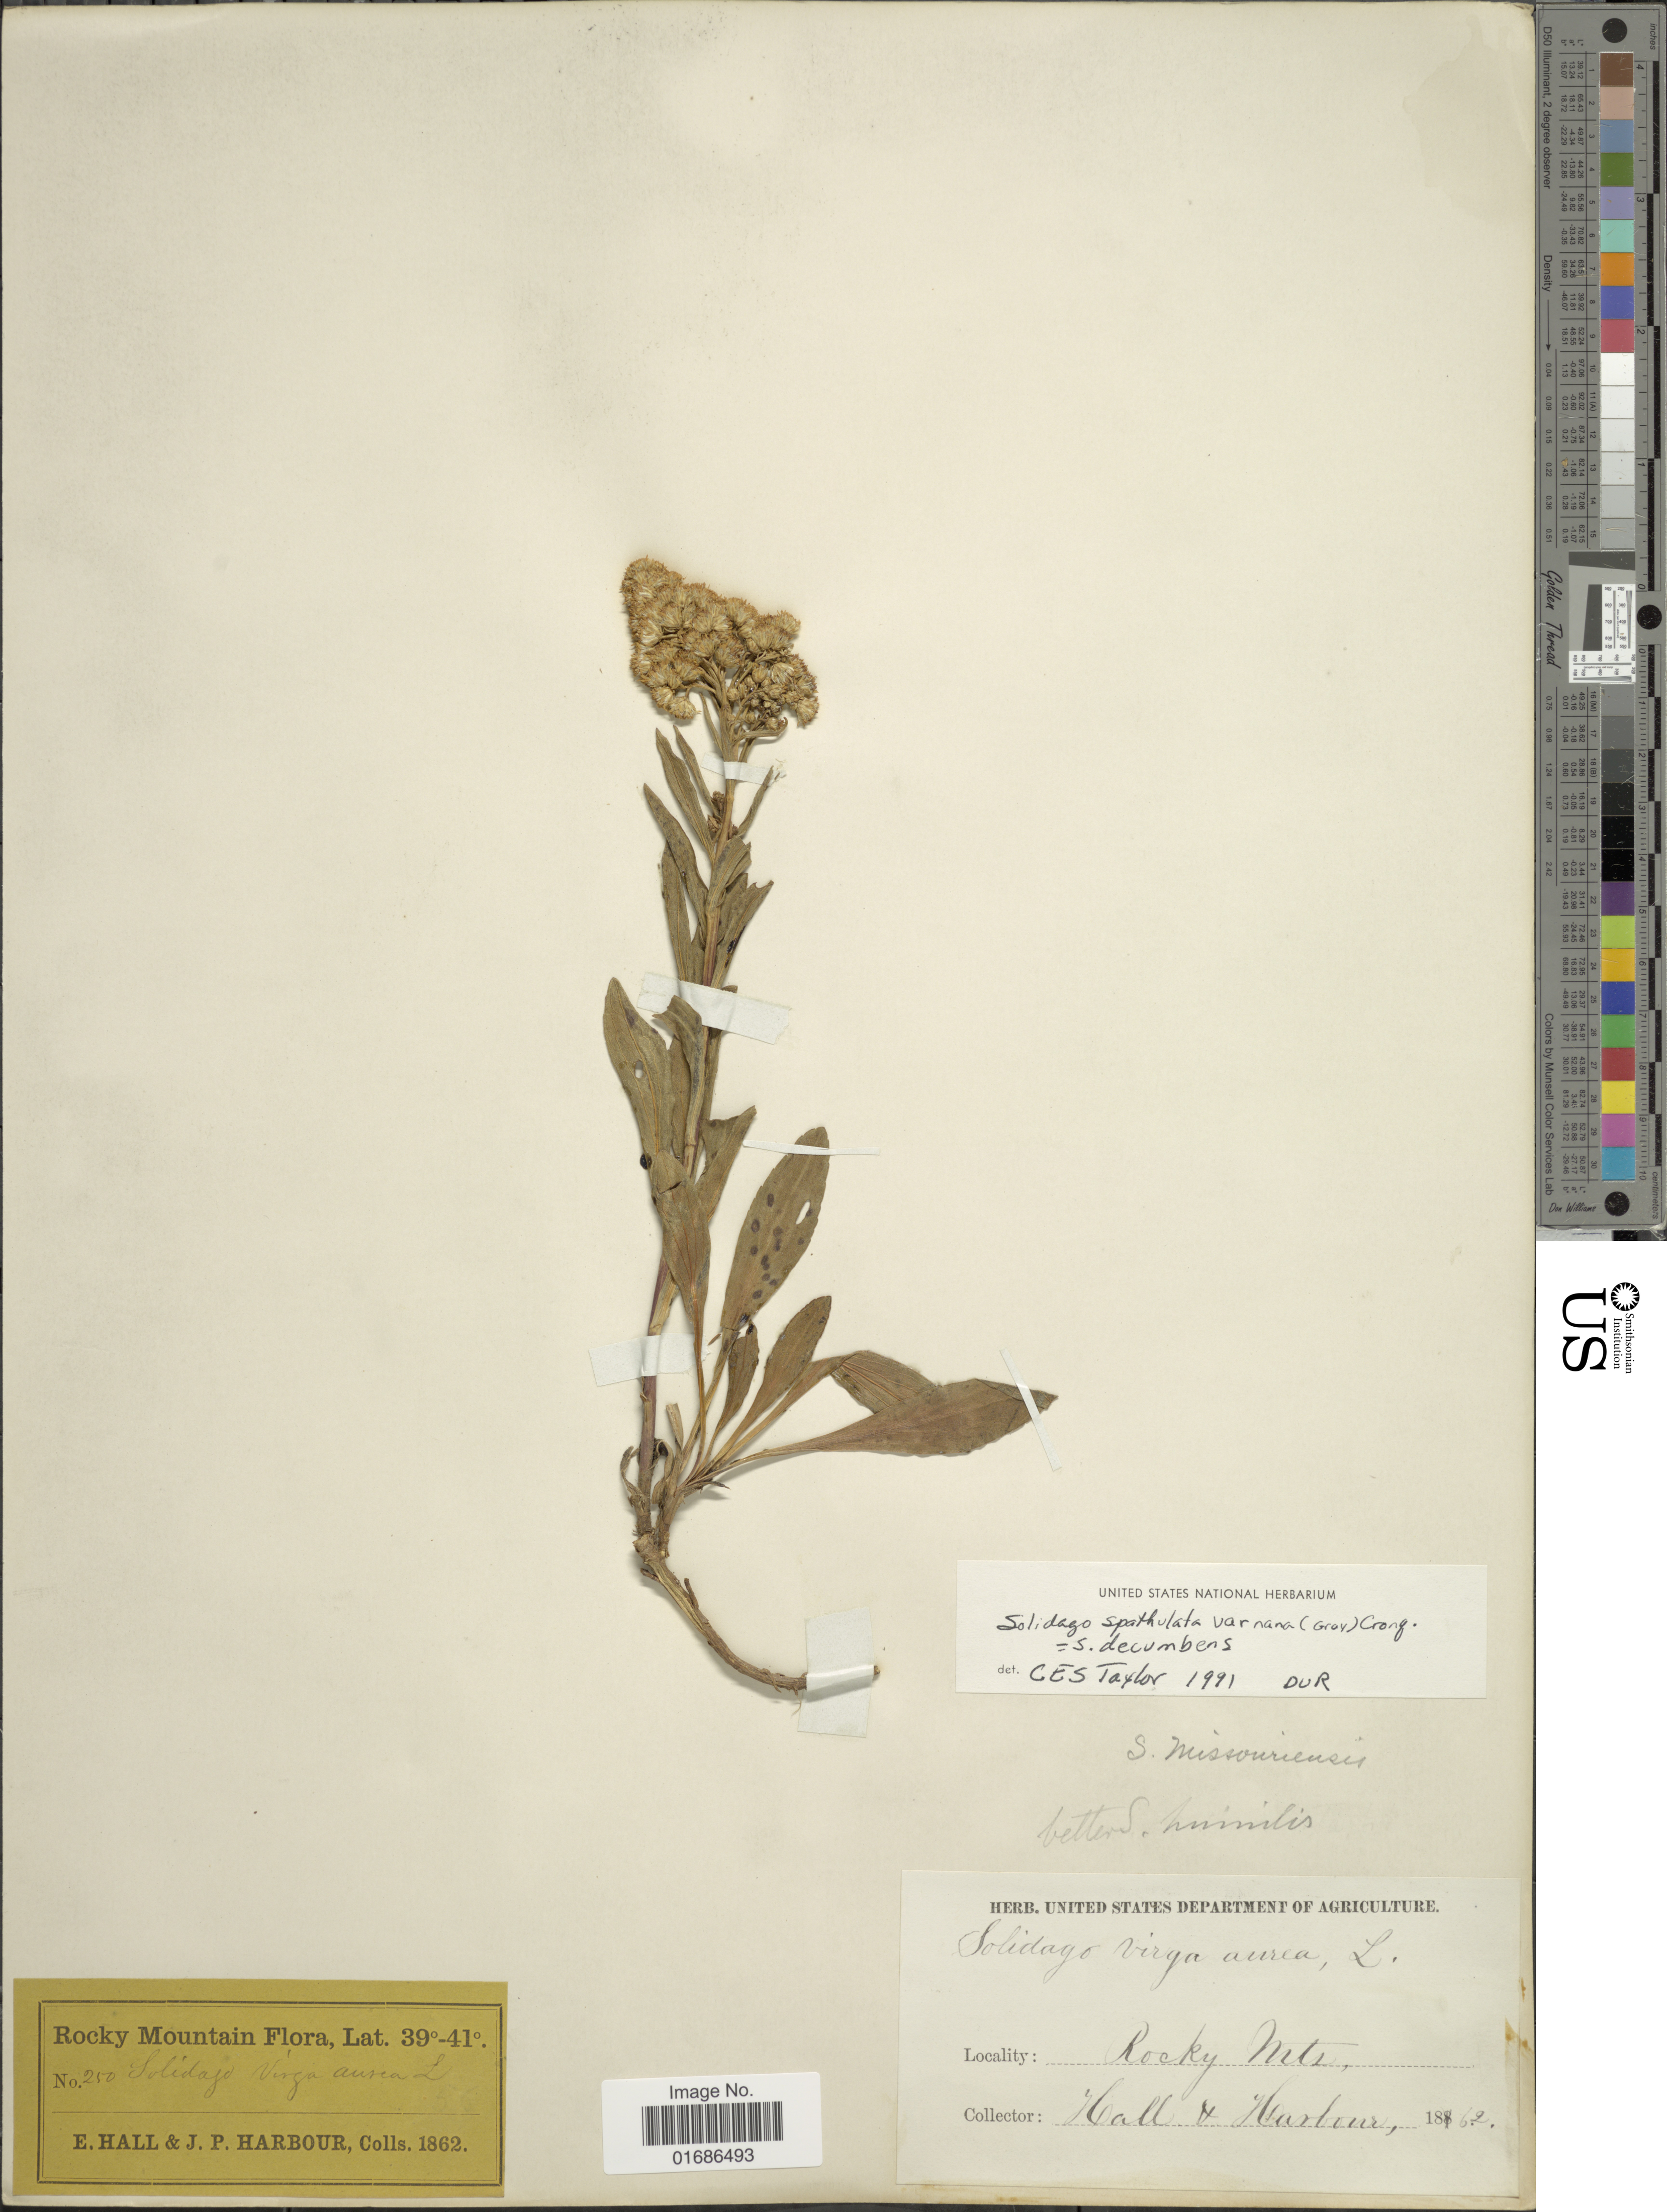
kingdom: Plantae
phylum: Tracheophyta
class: Magnoliopsida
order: Asterales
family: Asteraceae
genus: Solidago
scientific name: Solidago decumbens var. oreophila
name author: (Rydb.) Fernald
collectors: E. Hall & J. Harbour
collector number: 250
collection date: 1862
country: United States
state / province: Colorado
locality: Rocky Mtns.